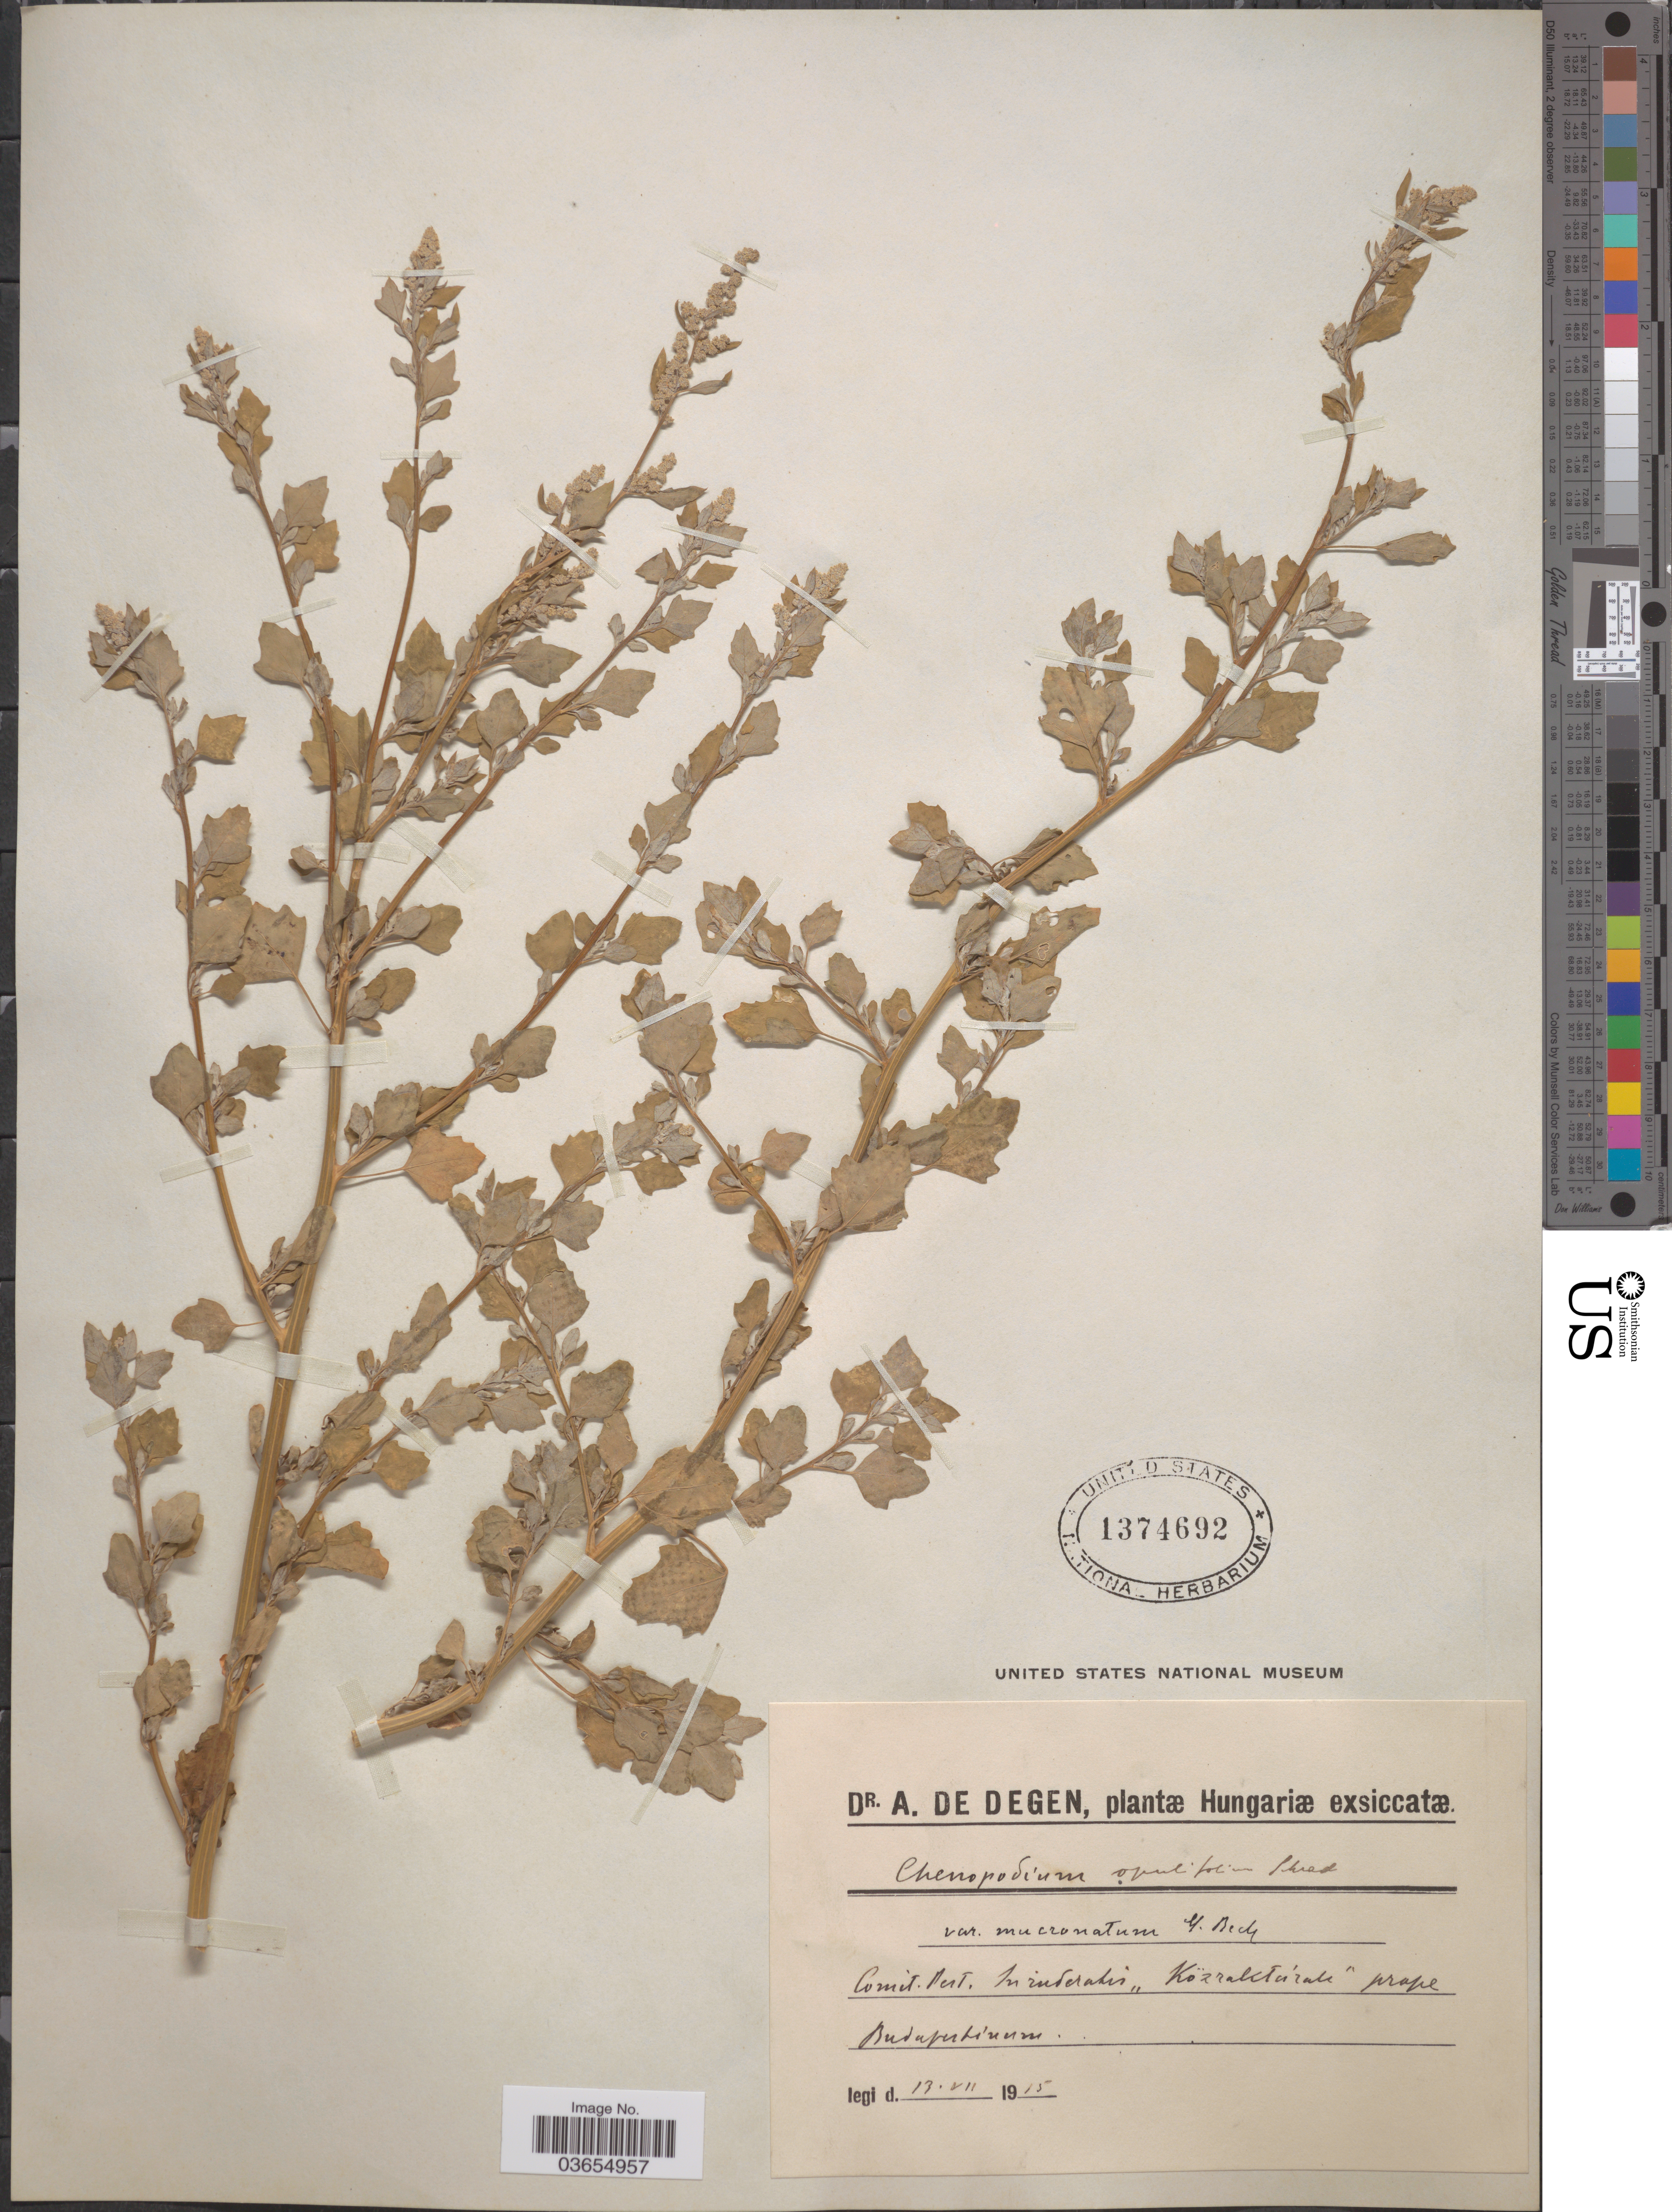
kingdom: Plantae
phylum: Tracheophyta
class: Magnoliopsida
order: Caryophyllales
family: Amaranthaceae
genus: Chenopodium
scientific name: Chenopodium opulifolium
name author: Schrad. ex W.D.J. Koch & Ziz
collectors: A. Degen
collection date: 1915-07-13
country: Hungary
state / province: Budapest, Capital District of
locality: Comit. Pest. In ruderatis "Közraktarak" prope Budapestinum.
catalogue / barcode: US 1374692